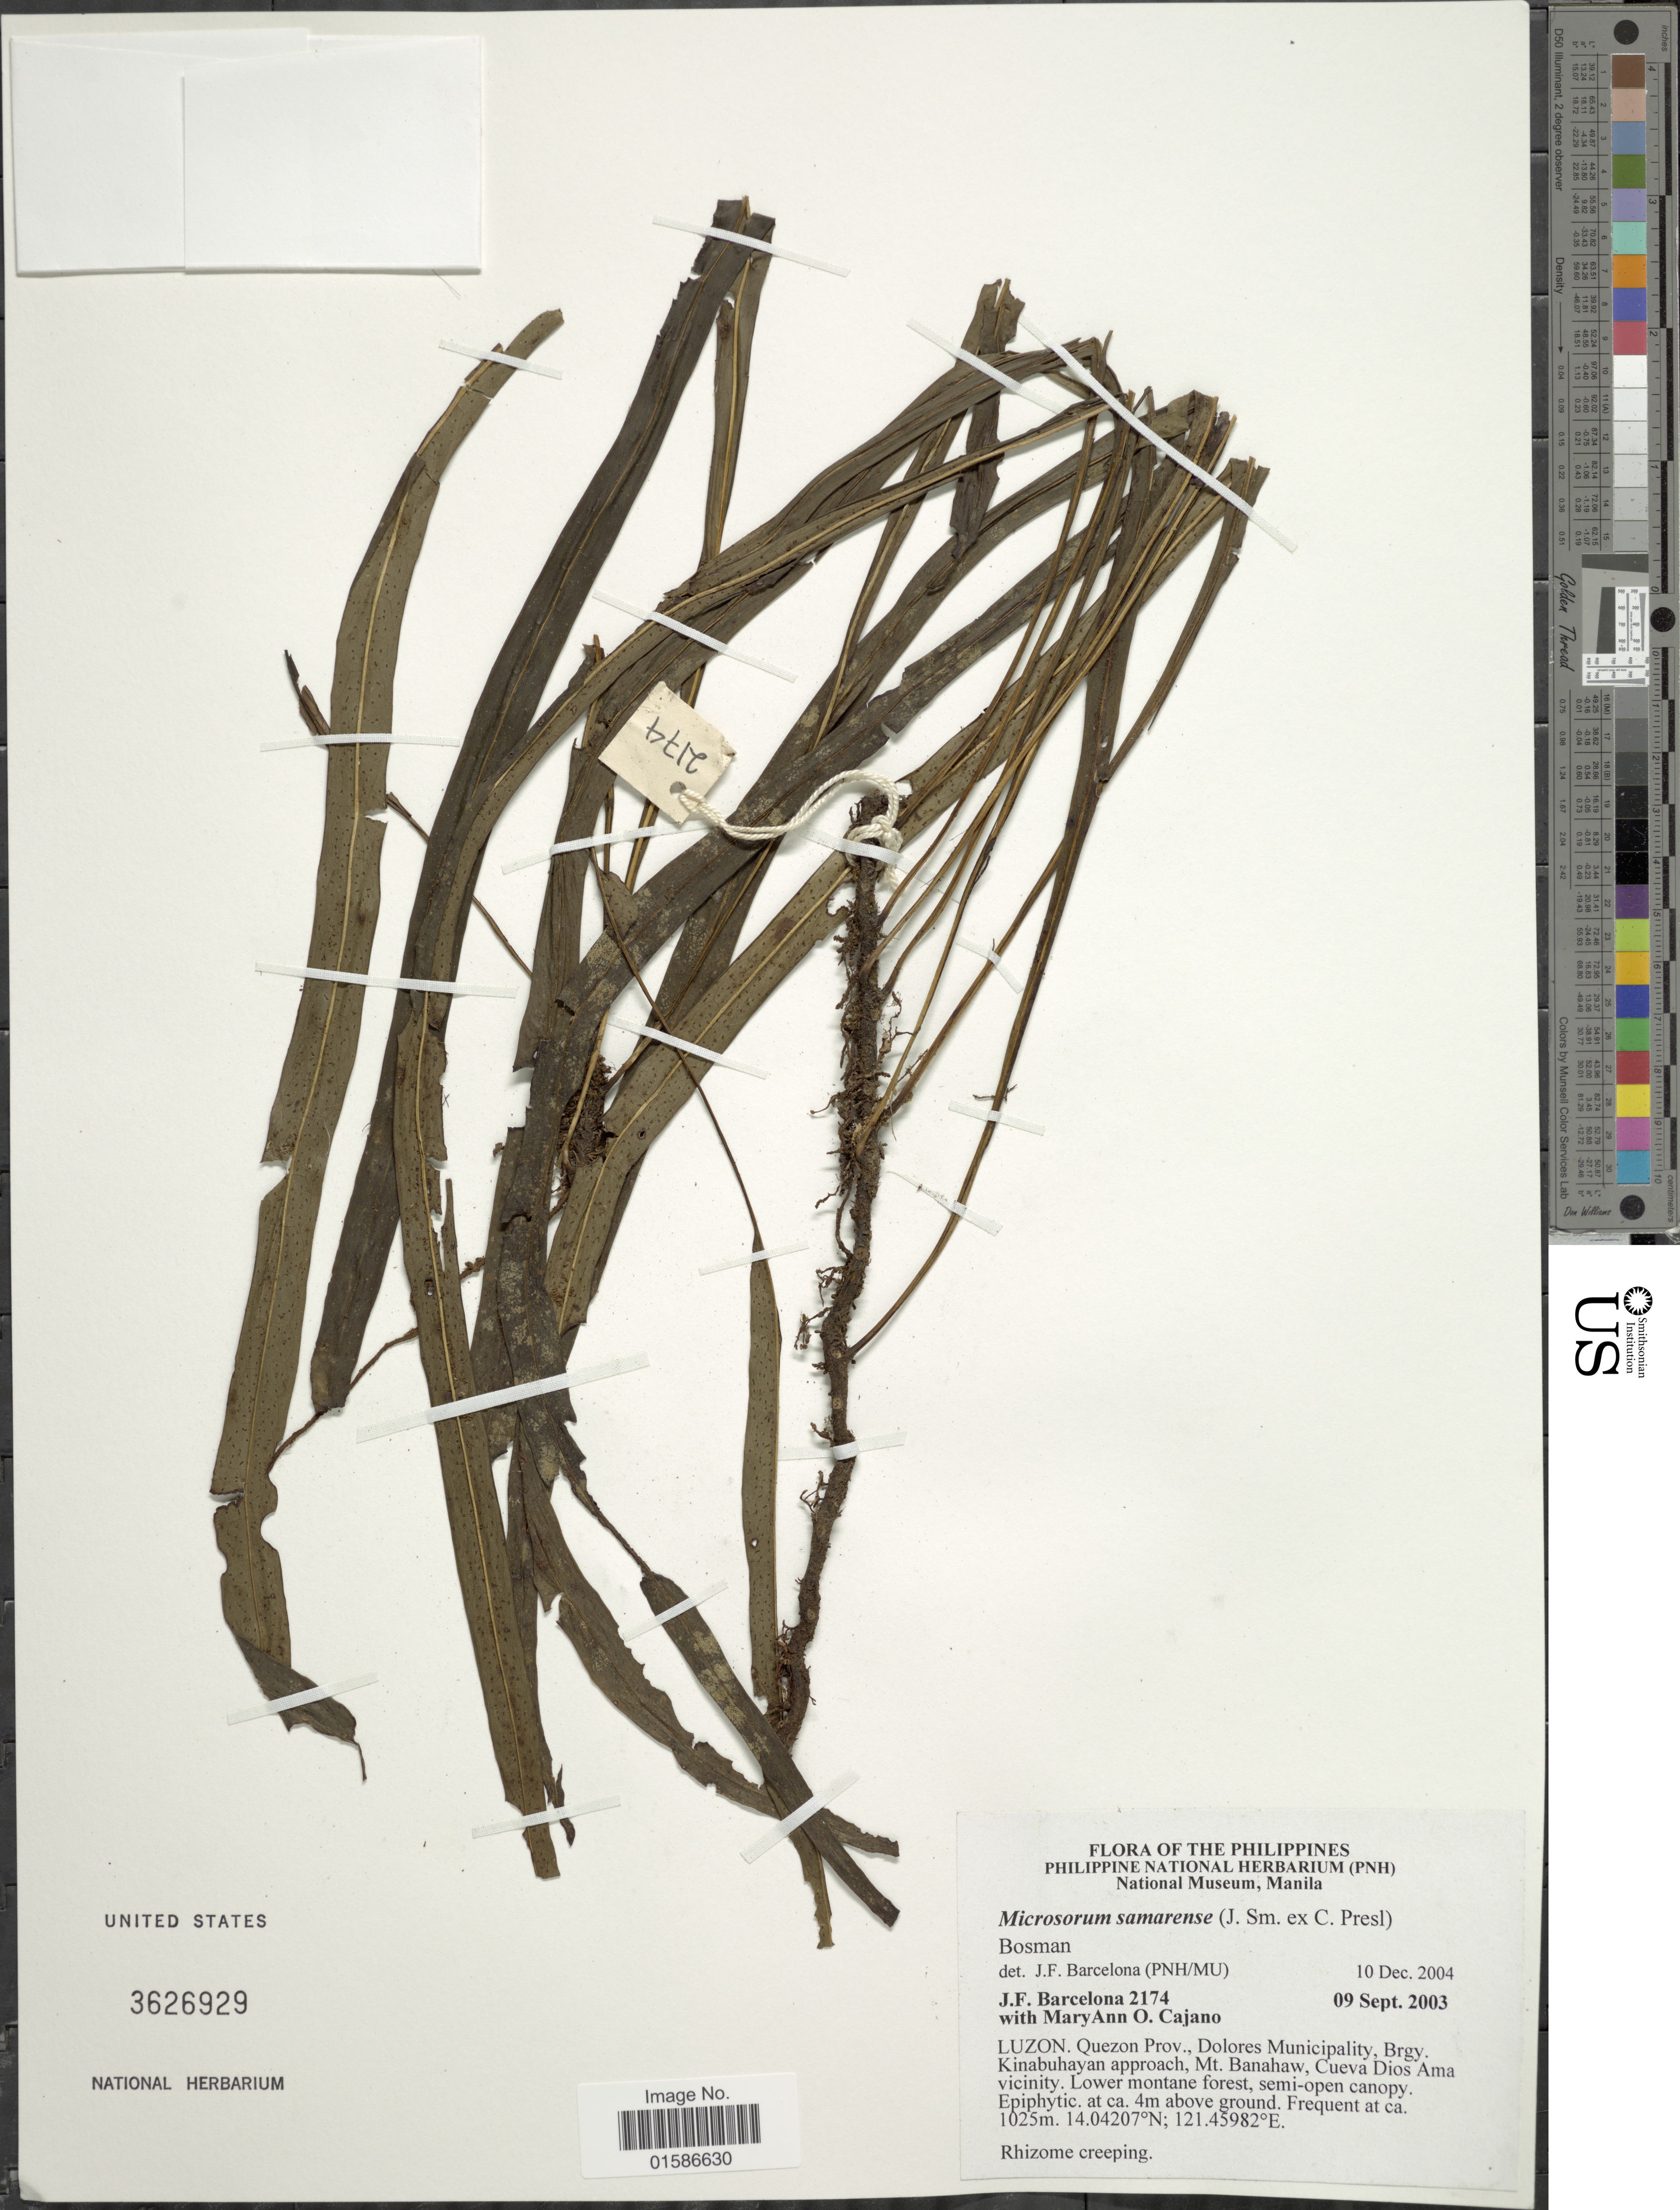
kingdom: Plantae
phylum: Tracheophyta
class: Polypodiopsida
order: Polypodiales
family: Polypodiaceae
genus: Microsorum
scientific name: Microsorum samarense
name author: (J. Sm.) Bosman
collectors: J. F. Barcelona & M. Cajano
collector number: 2174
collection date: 2003-09-09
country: Philippines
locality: Luzon. Quezon Prov., Dolores Municipality, Brgy. Kinabuhayan approach, Mt Banahaw, Cueva Dios Ama vicinity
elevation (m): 1025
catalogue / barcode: US 3626929